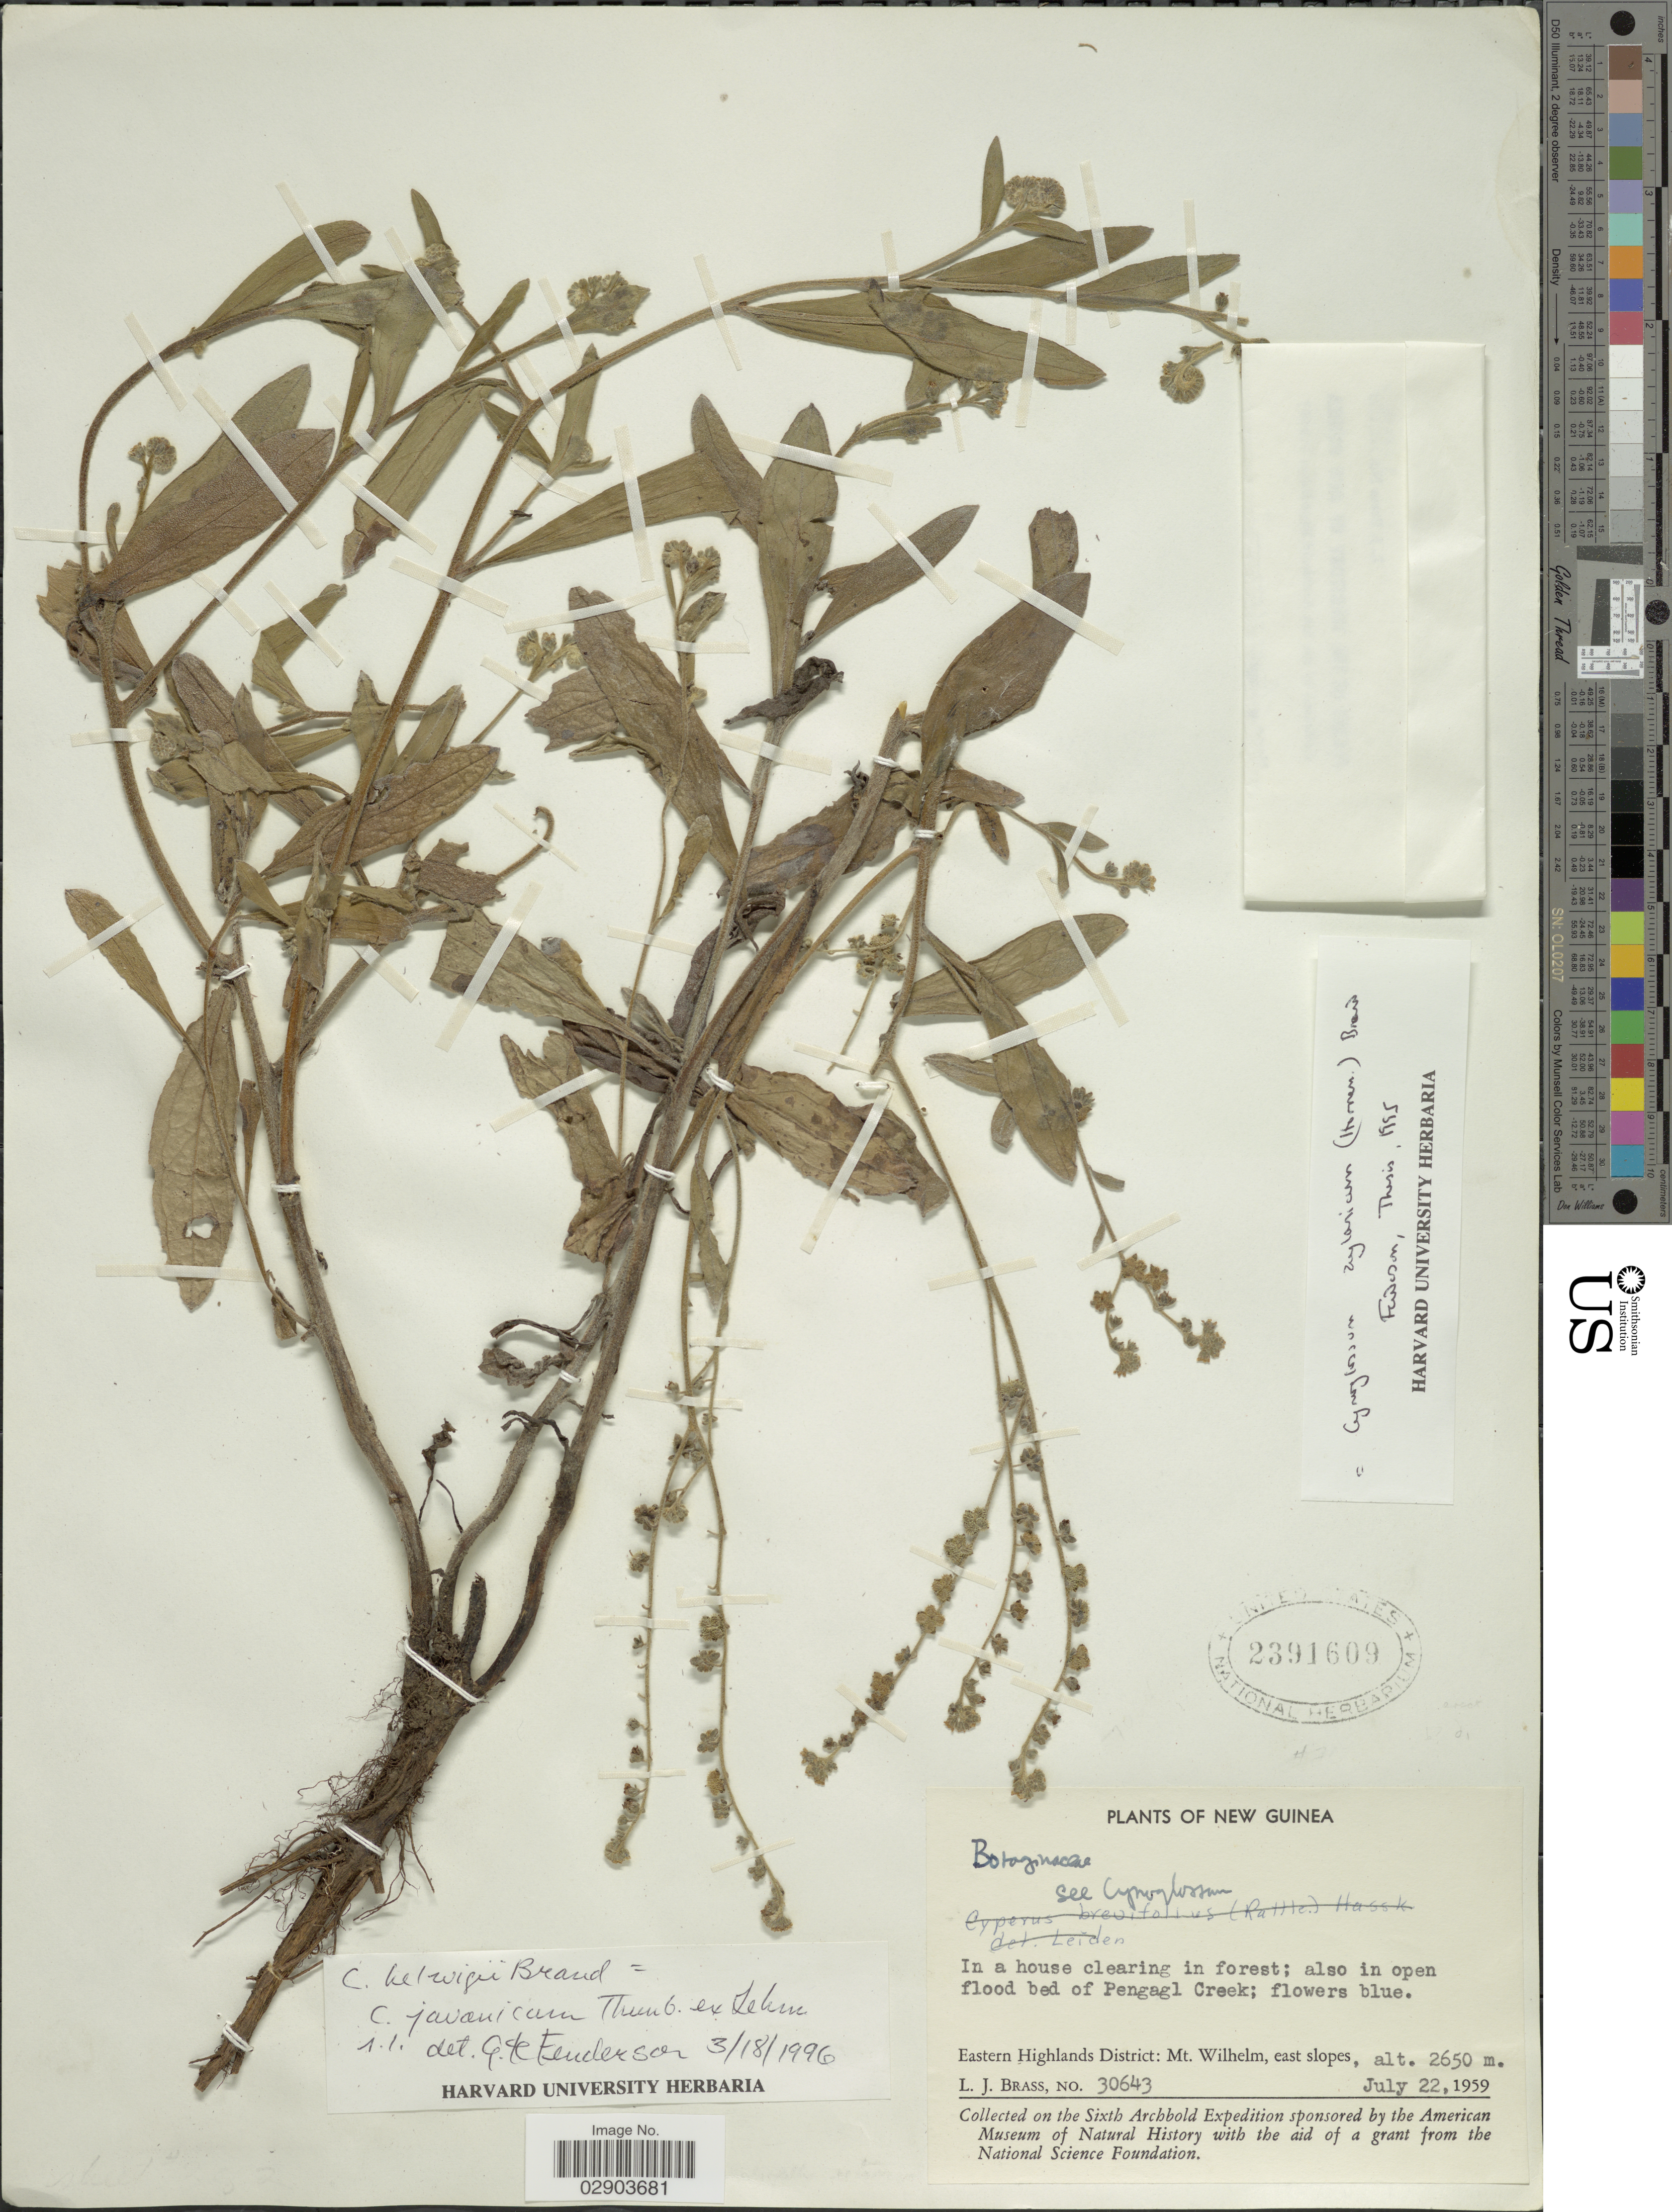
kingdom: Plantae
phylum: Tracheophyta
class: Magnoliopsida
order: Boraginales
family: Boraginaceae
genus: Cynoglossum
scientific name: Cynoglossum javanicum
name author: Thunb. ex Lehm.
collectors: L. J. Brass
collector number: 30643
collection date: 1959-07-22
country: Papua New Guinea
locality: New Guinea, Eastern Highlands District: Mt. Wilhelm, east slopes, also in open flood bed of Pengagl Creek.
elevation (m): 2650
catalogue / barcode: US 2391609